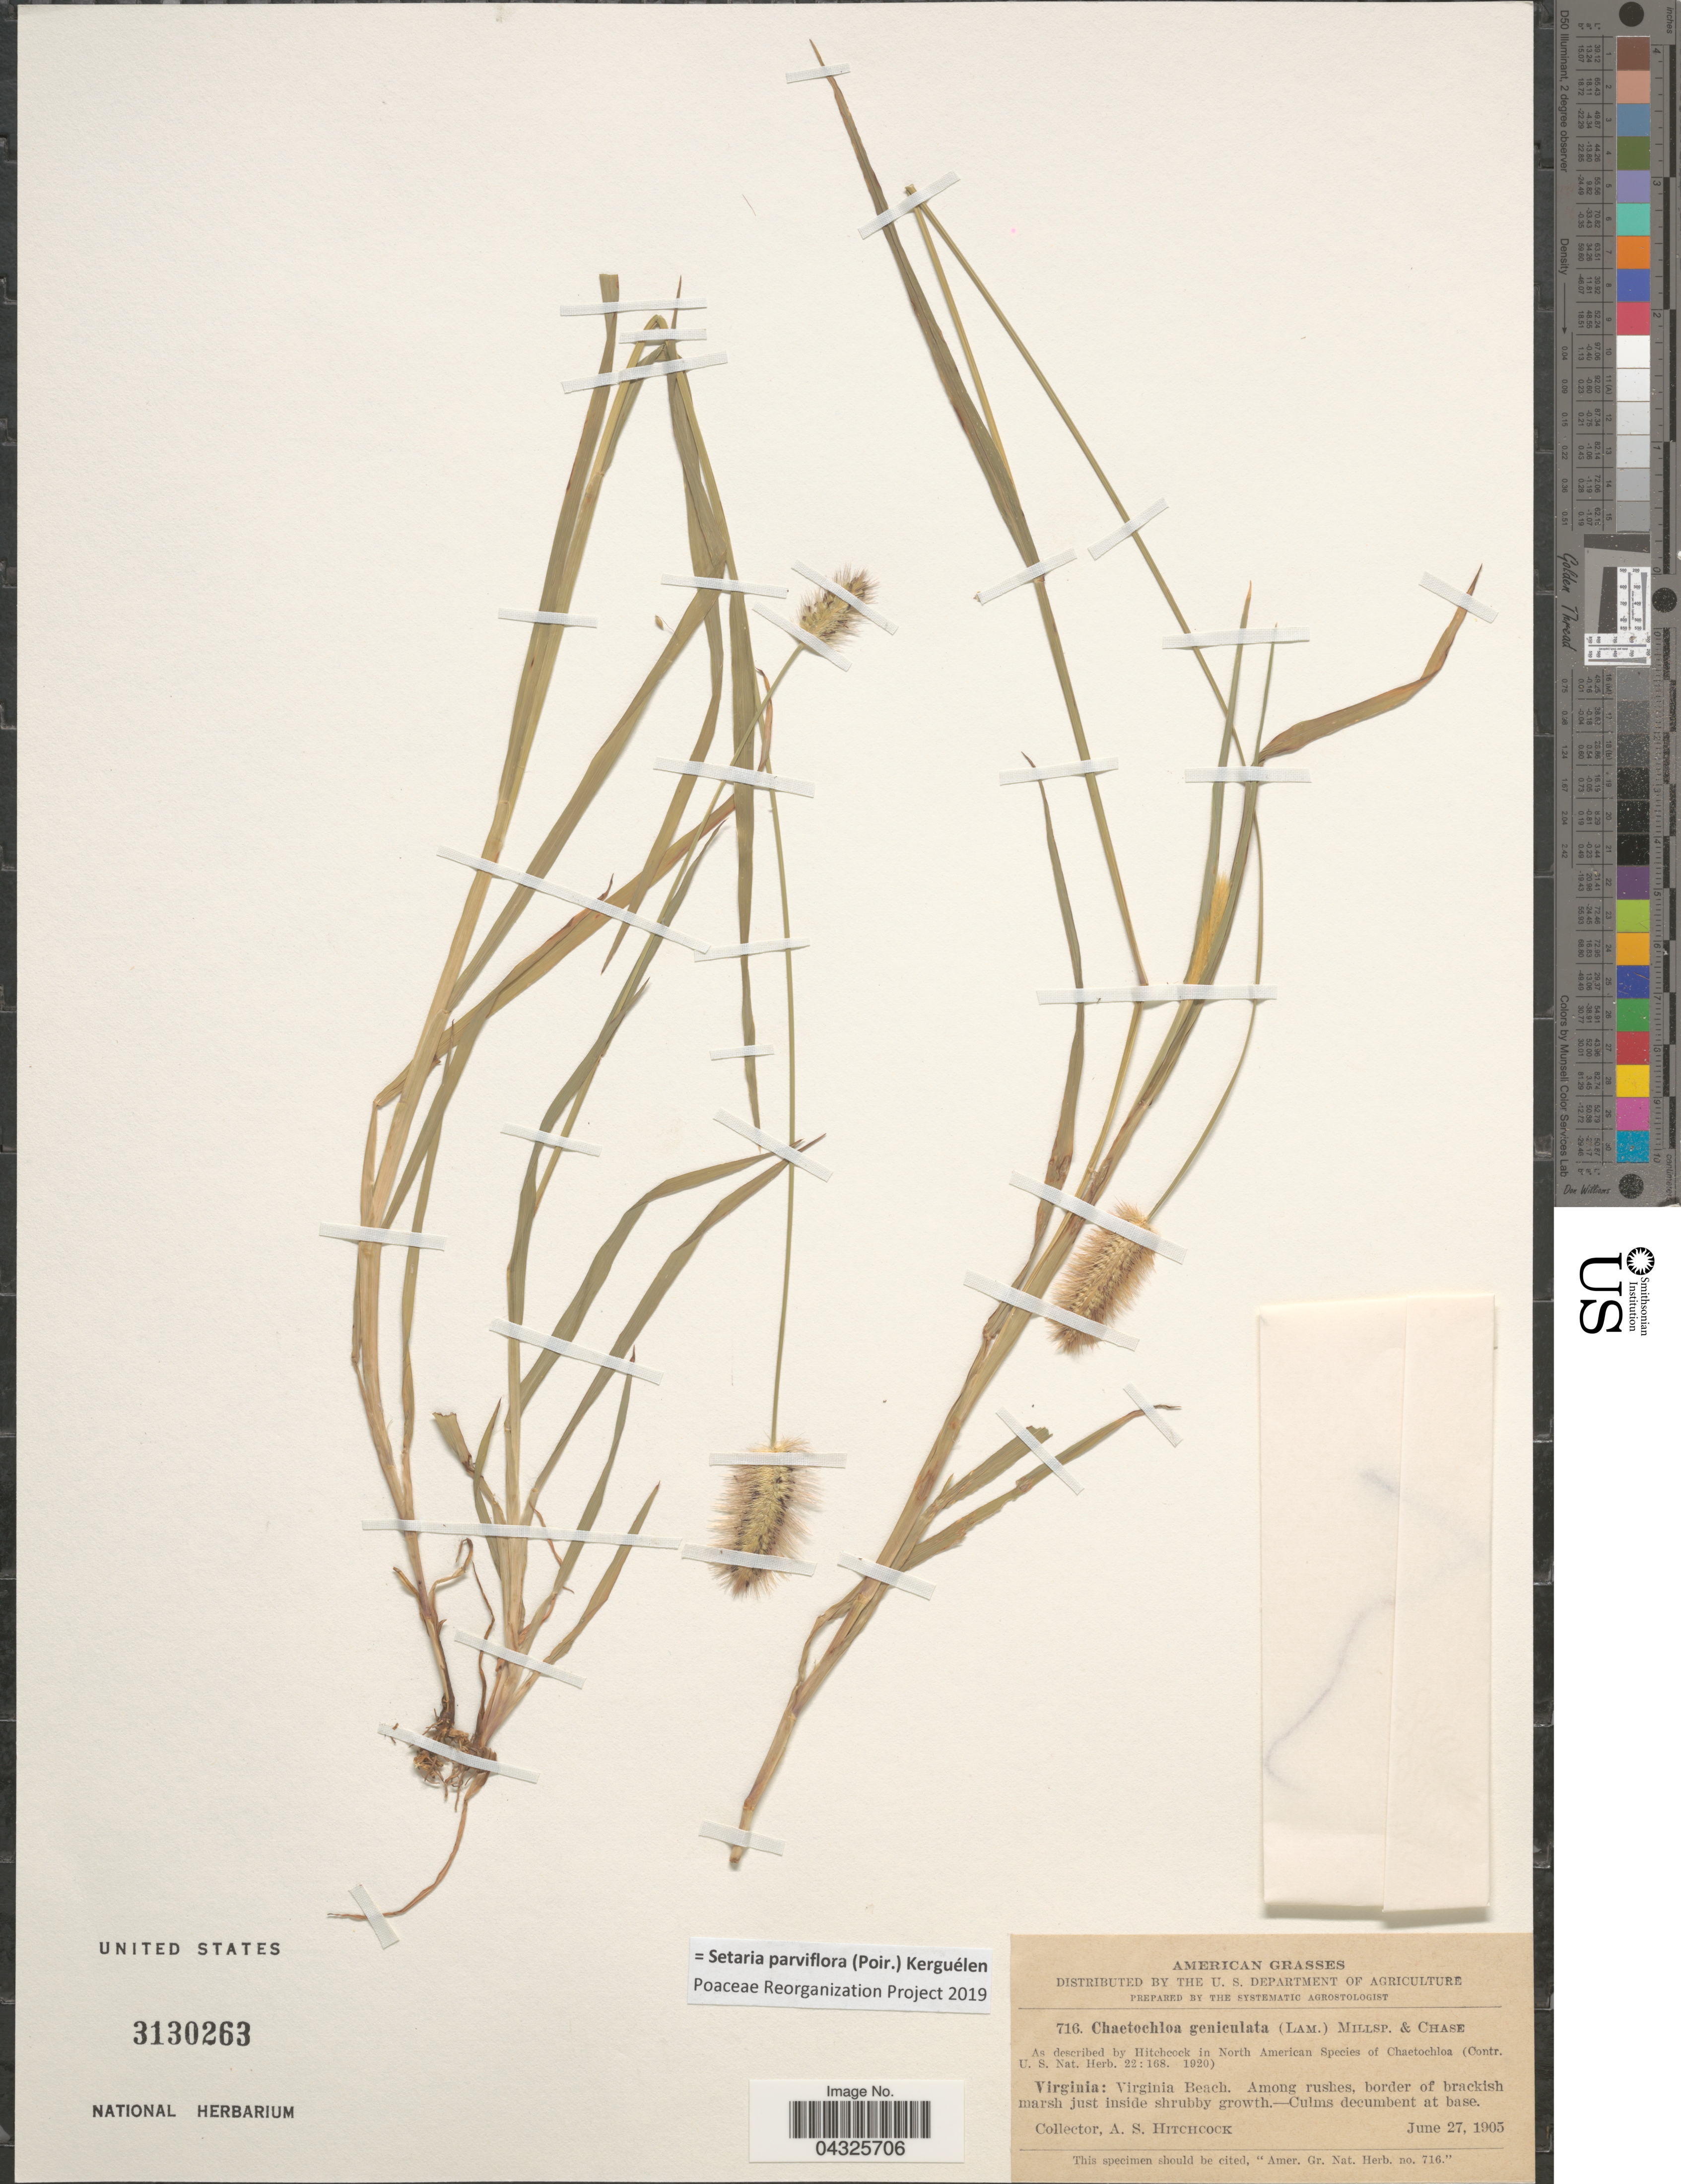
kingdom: Plantae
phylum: Tracheophyta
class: Liliopsida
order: Poales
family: Poaceae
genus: Setaria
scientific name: Setaria parviflora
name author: (Poir.) Kerguélen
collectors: A. S. Hitchcock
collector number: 716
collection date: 1905-06-27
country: United States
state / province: Virginia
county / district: City of Virginia Beach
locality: Virginia Beach.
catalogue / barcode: US 3130263